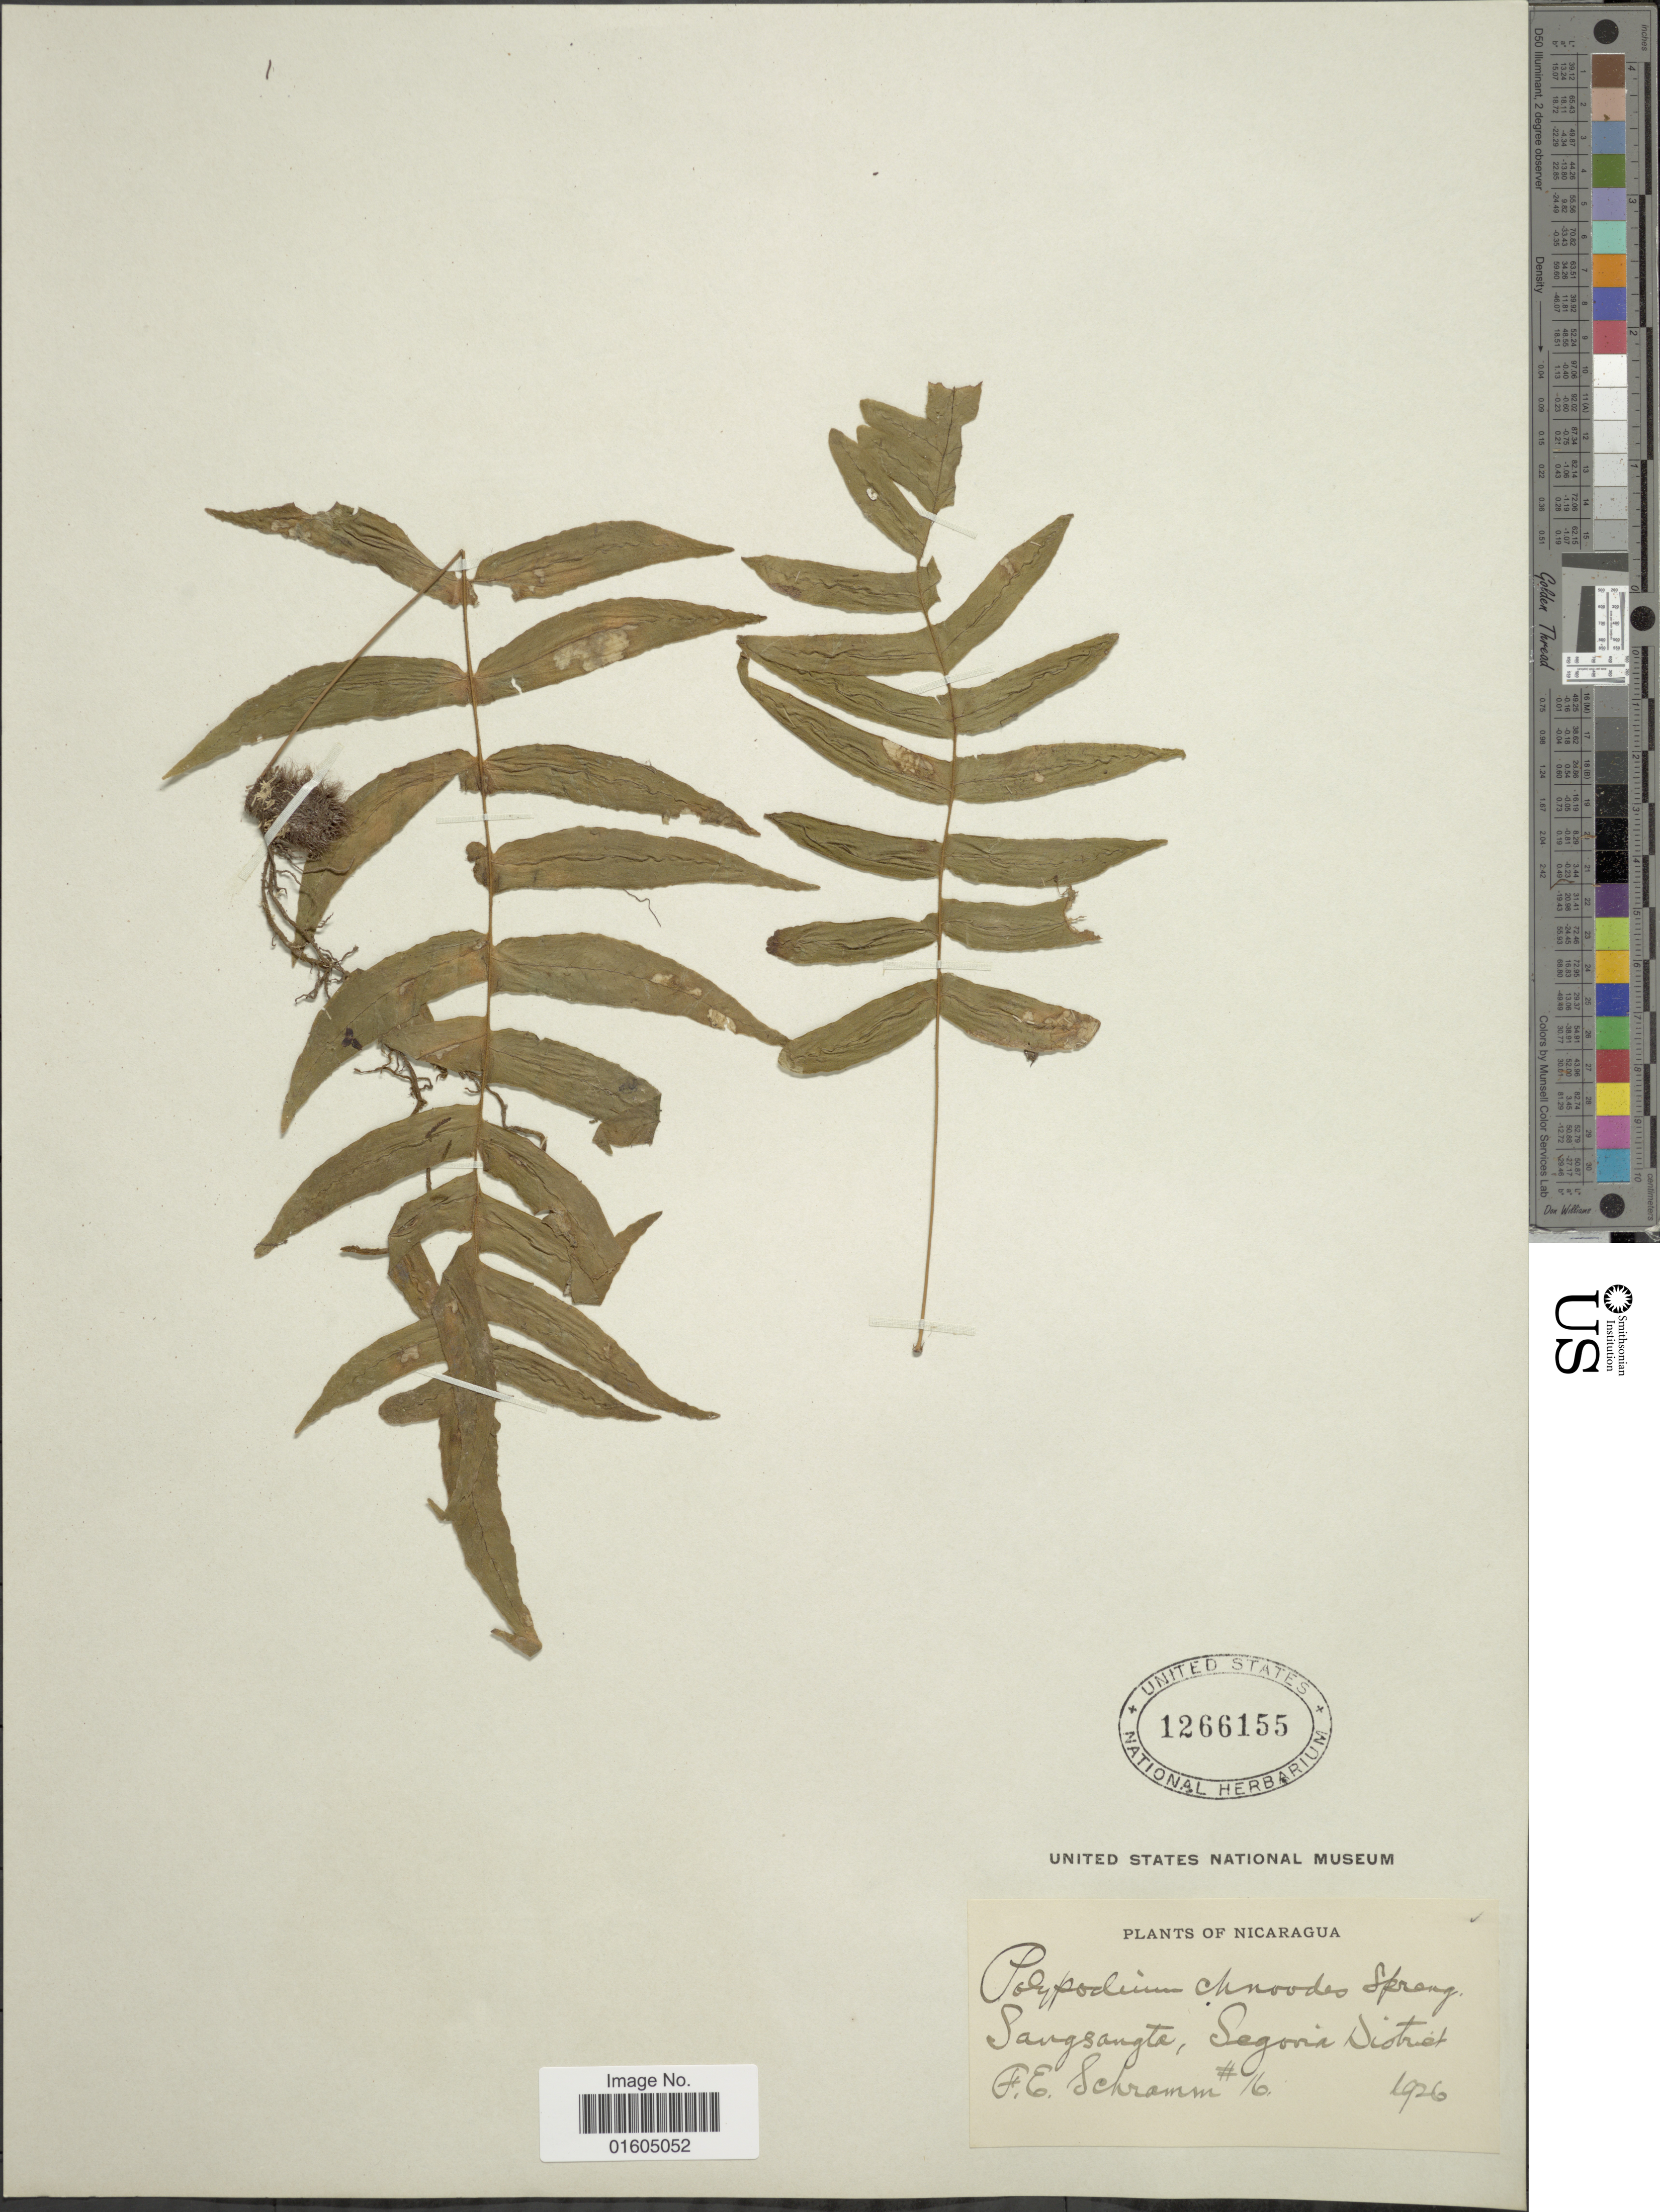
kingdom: Plantae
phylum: Tracheophyta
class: Polypodiopsida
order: Polypodiales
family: Polypodiaceae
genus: Serpocaulon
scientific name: Serpocaulon dissimile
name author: (L.) A.R. Sm.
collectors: F. E. Schramm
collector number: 16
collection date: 1926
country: Nicaragua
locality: Nicaragua. Sangsangta, Segovia District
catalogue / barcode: US 1266155